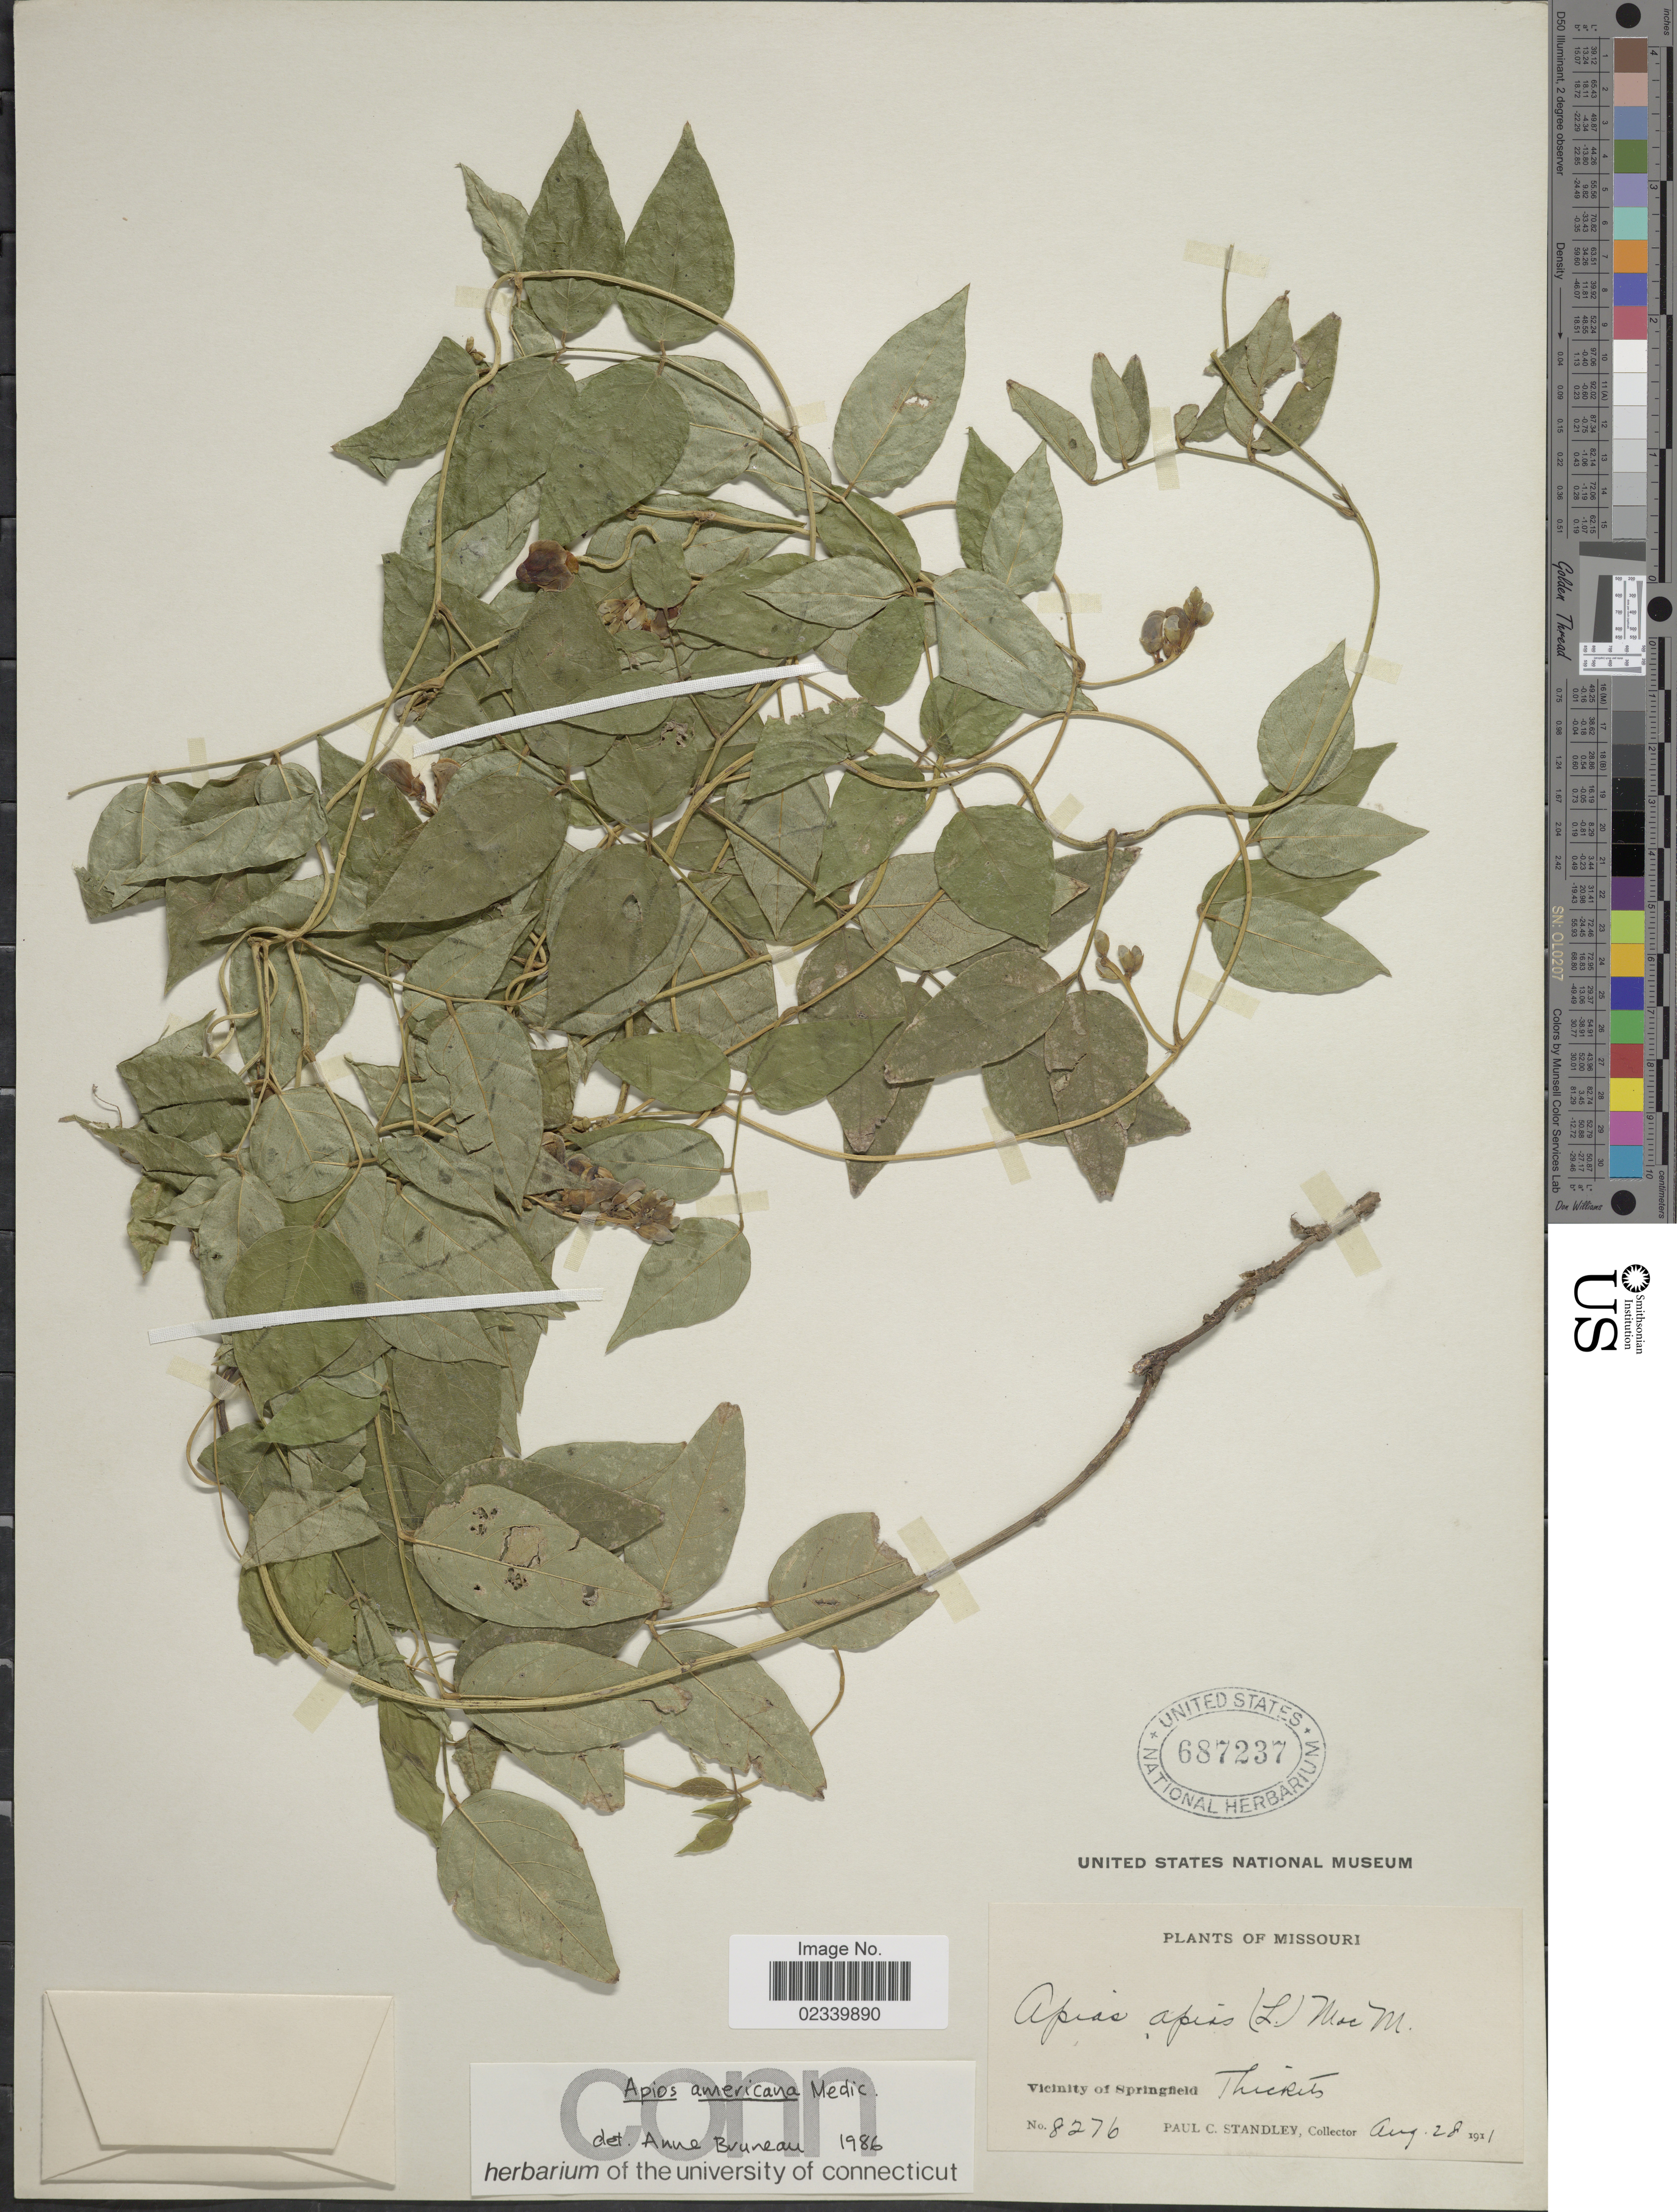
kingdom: Plantae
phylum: Tracheophyta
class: Magnoliopsida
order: Fabales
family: Fabaceae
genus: Apios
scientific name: Apios americana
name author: Medik.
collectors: P. C. Standley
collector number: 8276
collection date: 1911-08-28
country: United States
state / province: Missouri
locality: Vicinity of Springfield, Thickets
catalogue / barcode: US 687237